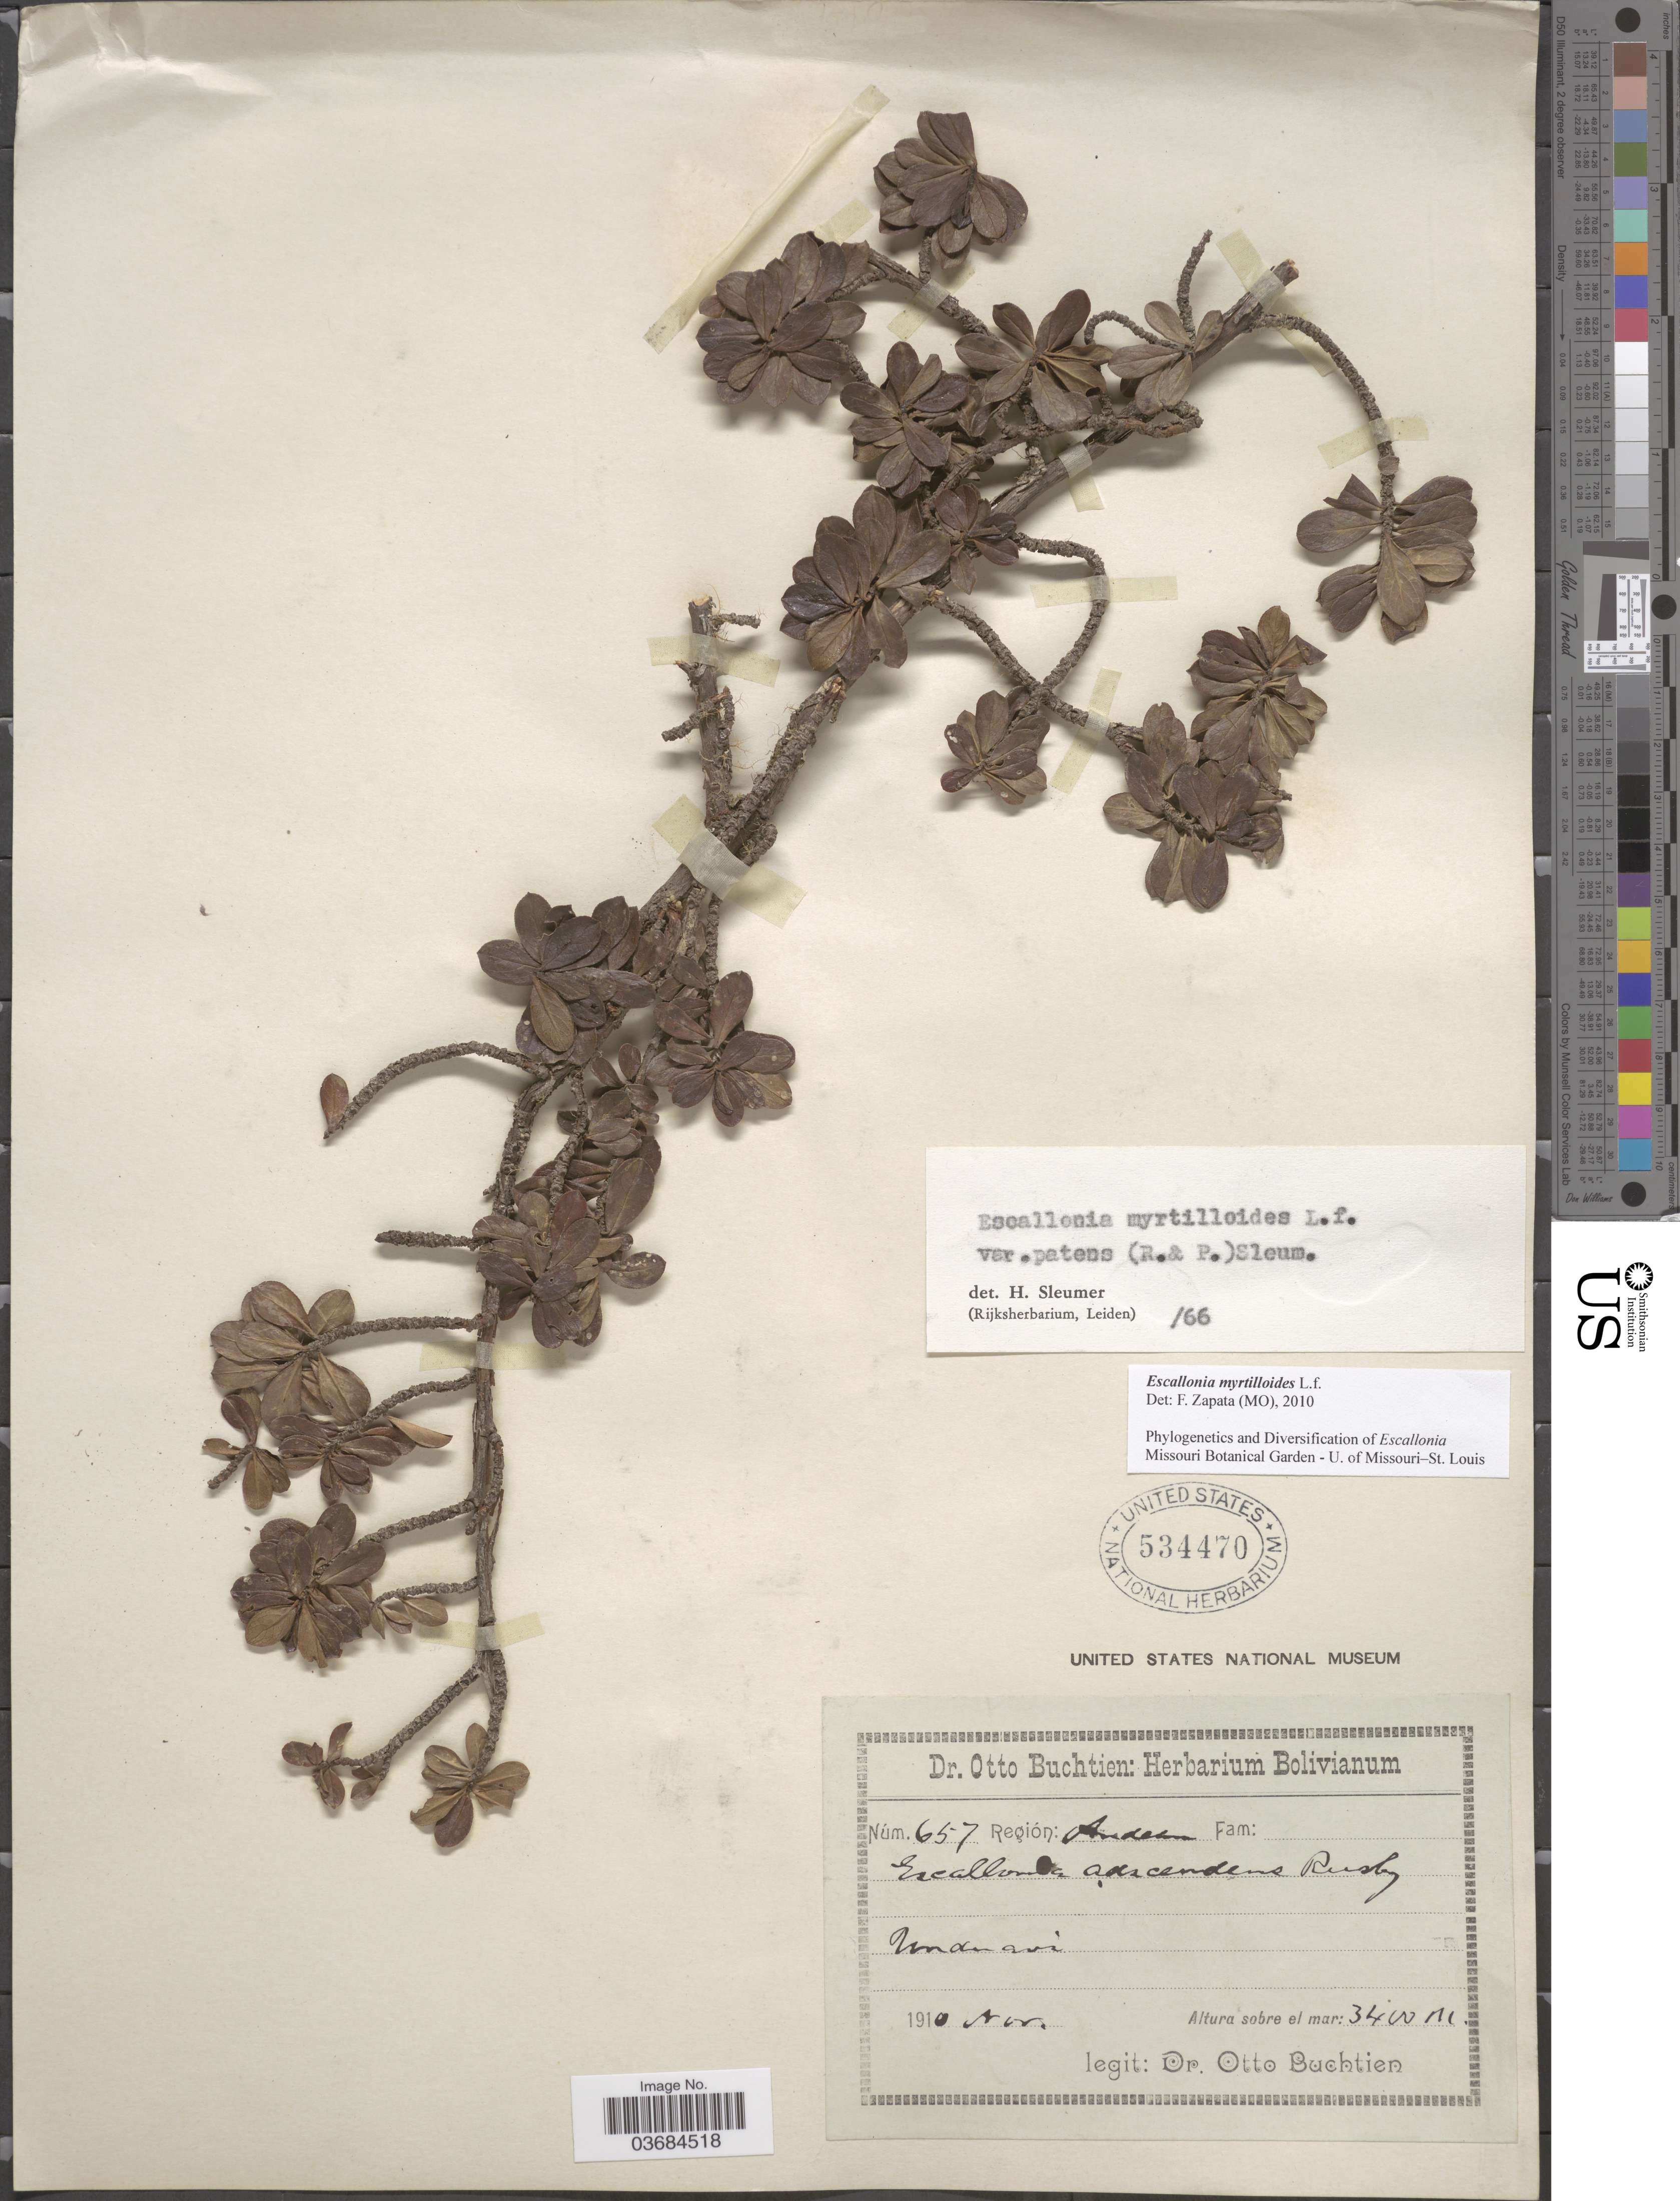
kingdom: Plantae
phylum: Tracheophyta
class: Magnoliopsida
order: Escalloniales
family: Escalloniaceae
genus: Escallonia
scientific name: Escallonia myrtilloides var. myrtilloides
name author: L. f.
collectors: O. Buchtien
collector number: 657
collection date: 1910-11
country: Bolivia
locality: Región: Andean. Unduavi.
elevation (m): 3400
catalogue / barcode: US 534470